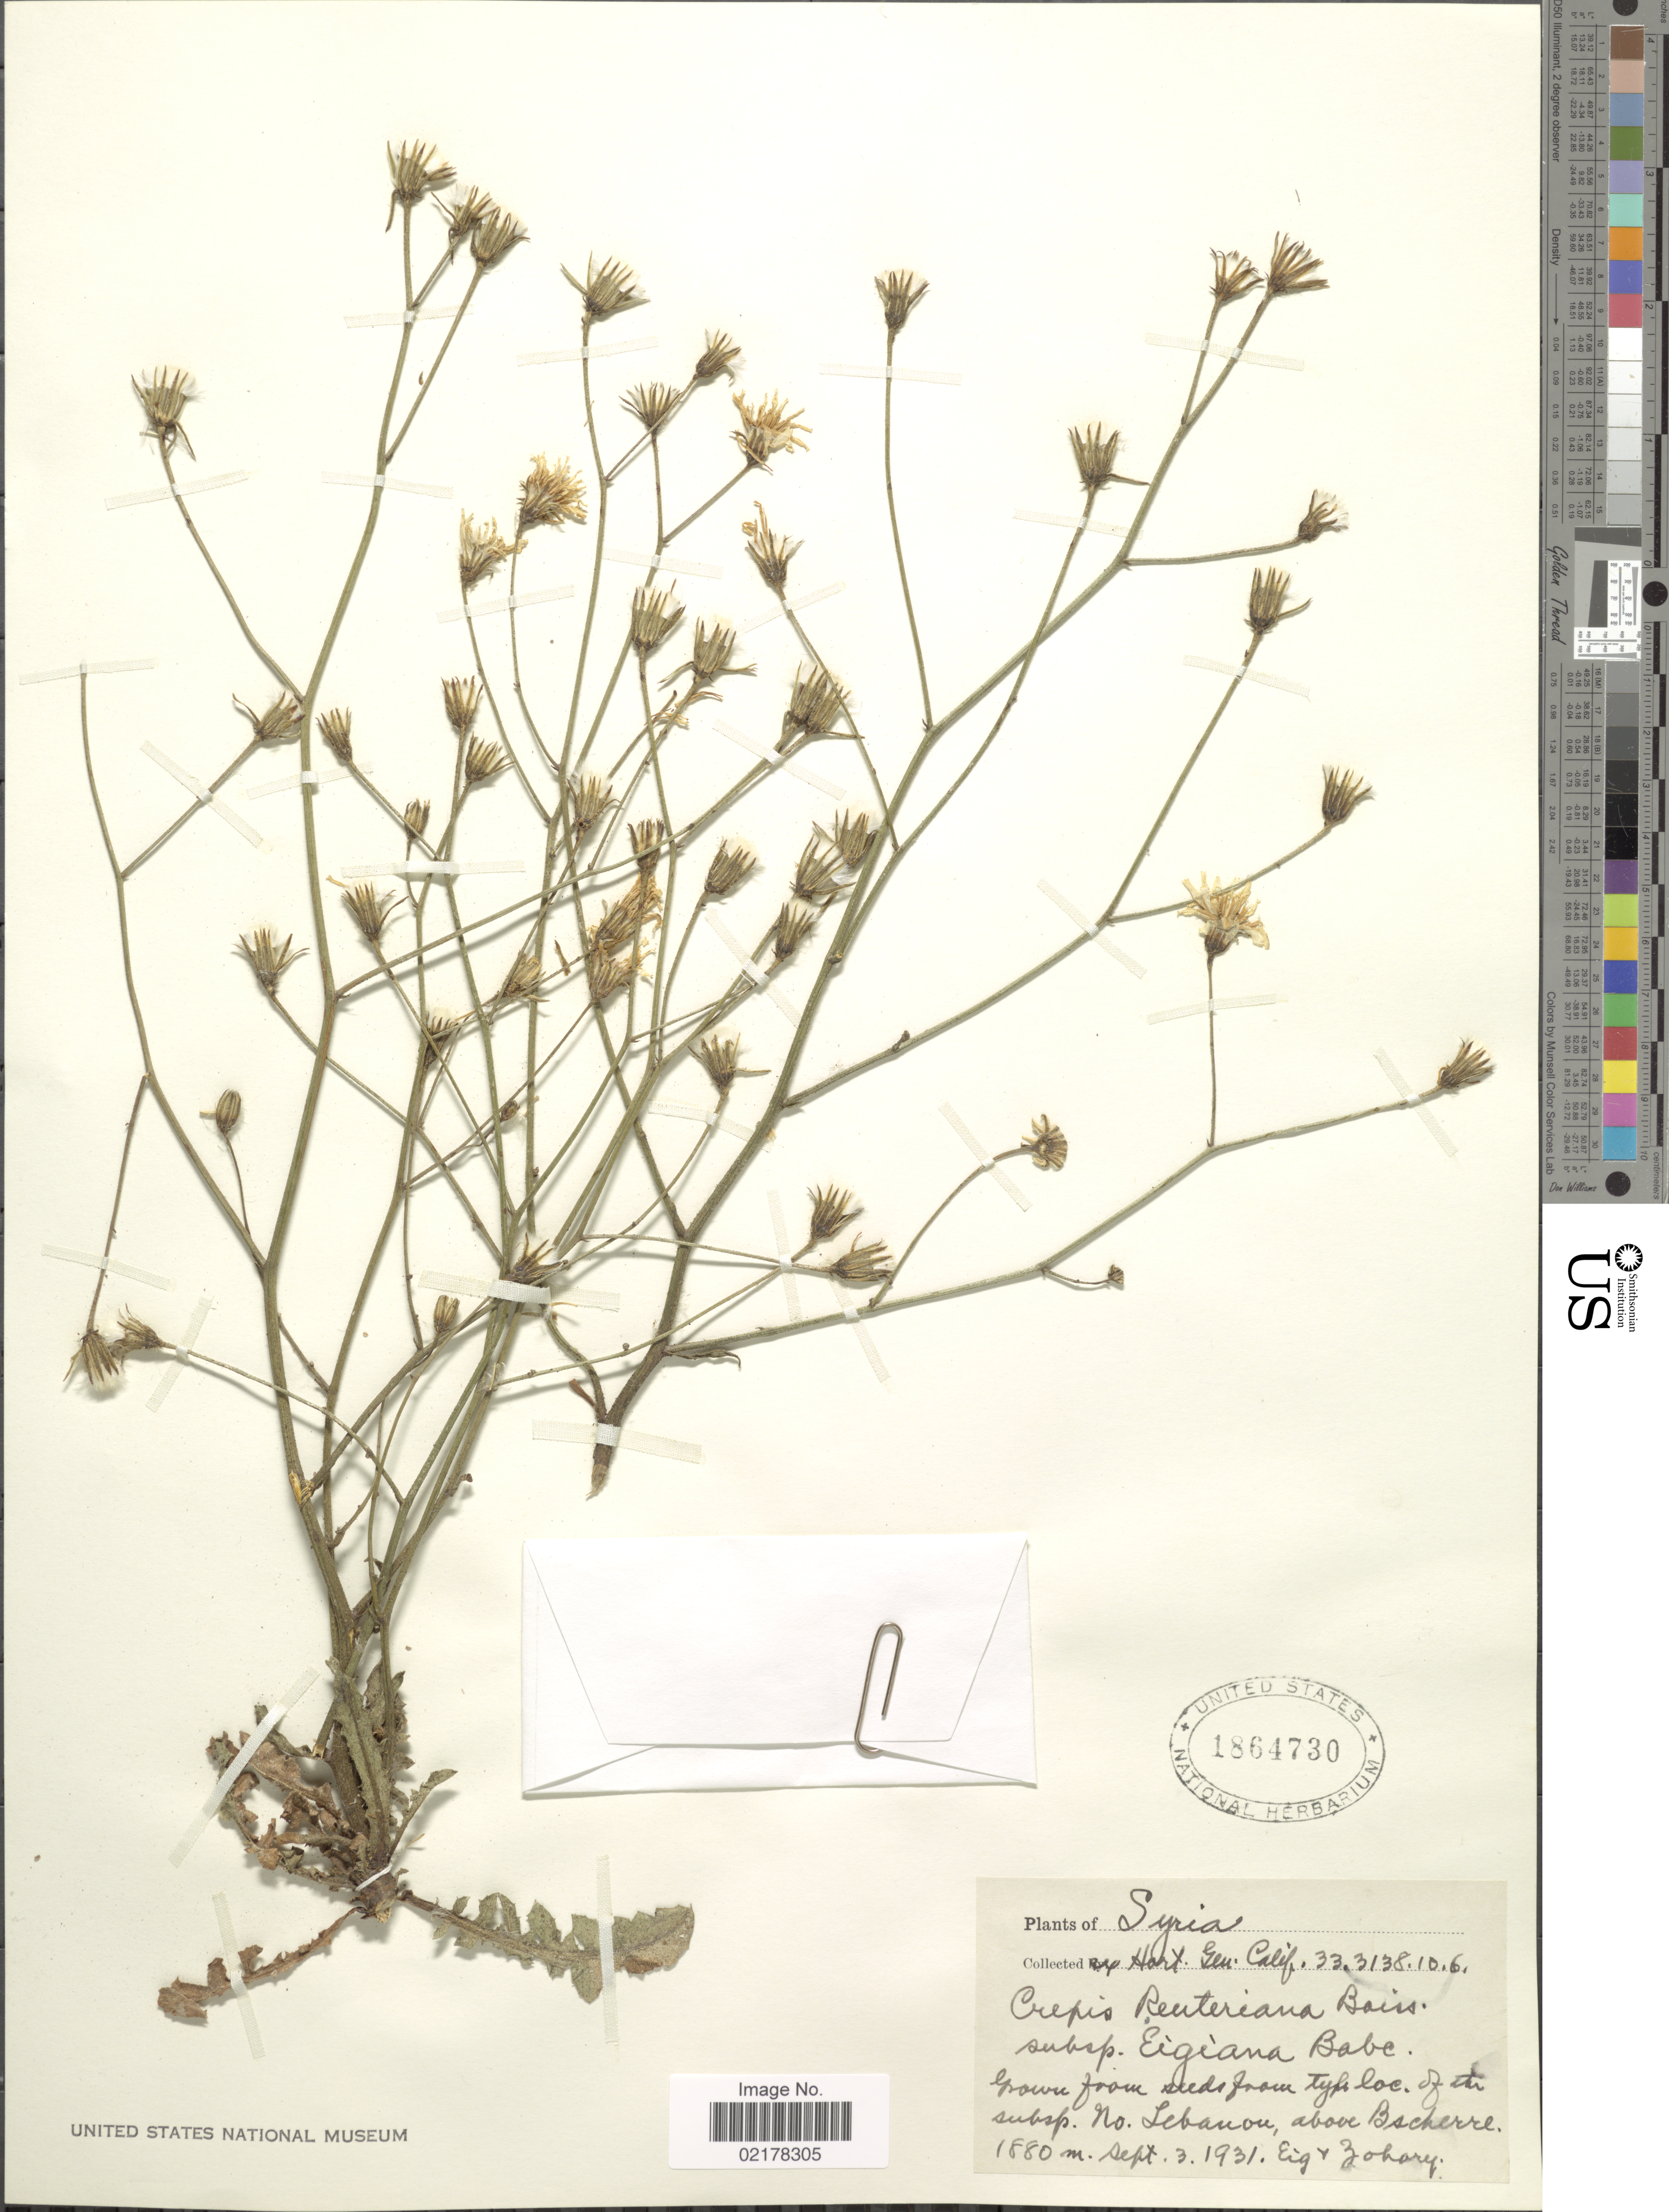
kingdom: Plantae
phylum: Tracheophyta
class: Magnoliopsida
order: Asterales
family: Asteraceae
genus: Crepis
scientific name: Crepis reuteriana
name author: Boiss. & Heldr.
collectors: Hort. Gen. Calif. & Zohary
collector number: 33.3138.10.6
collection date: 1931-09-03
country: Lebanon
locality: Lebanon, above Bsharri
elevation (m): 1880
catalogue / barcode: US 1864730